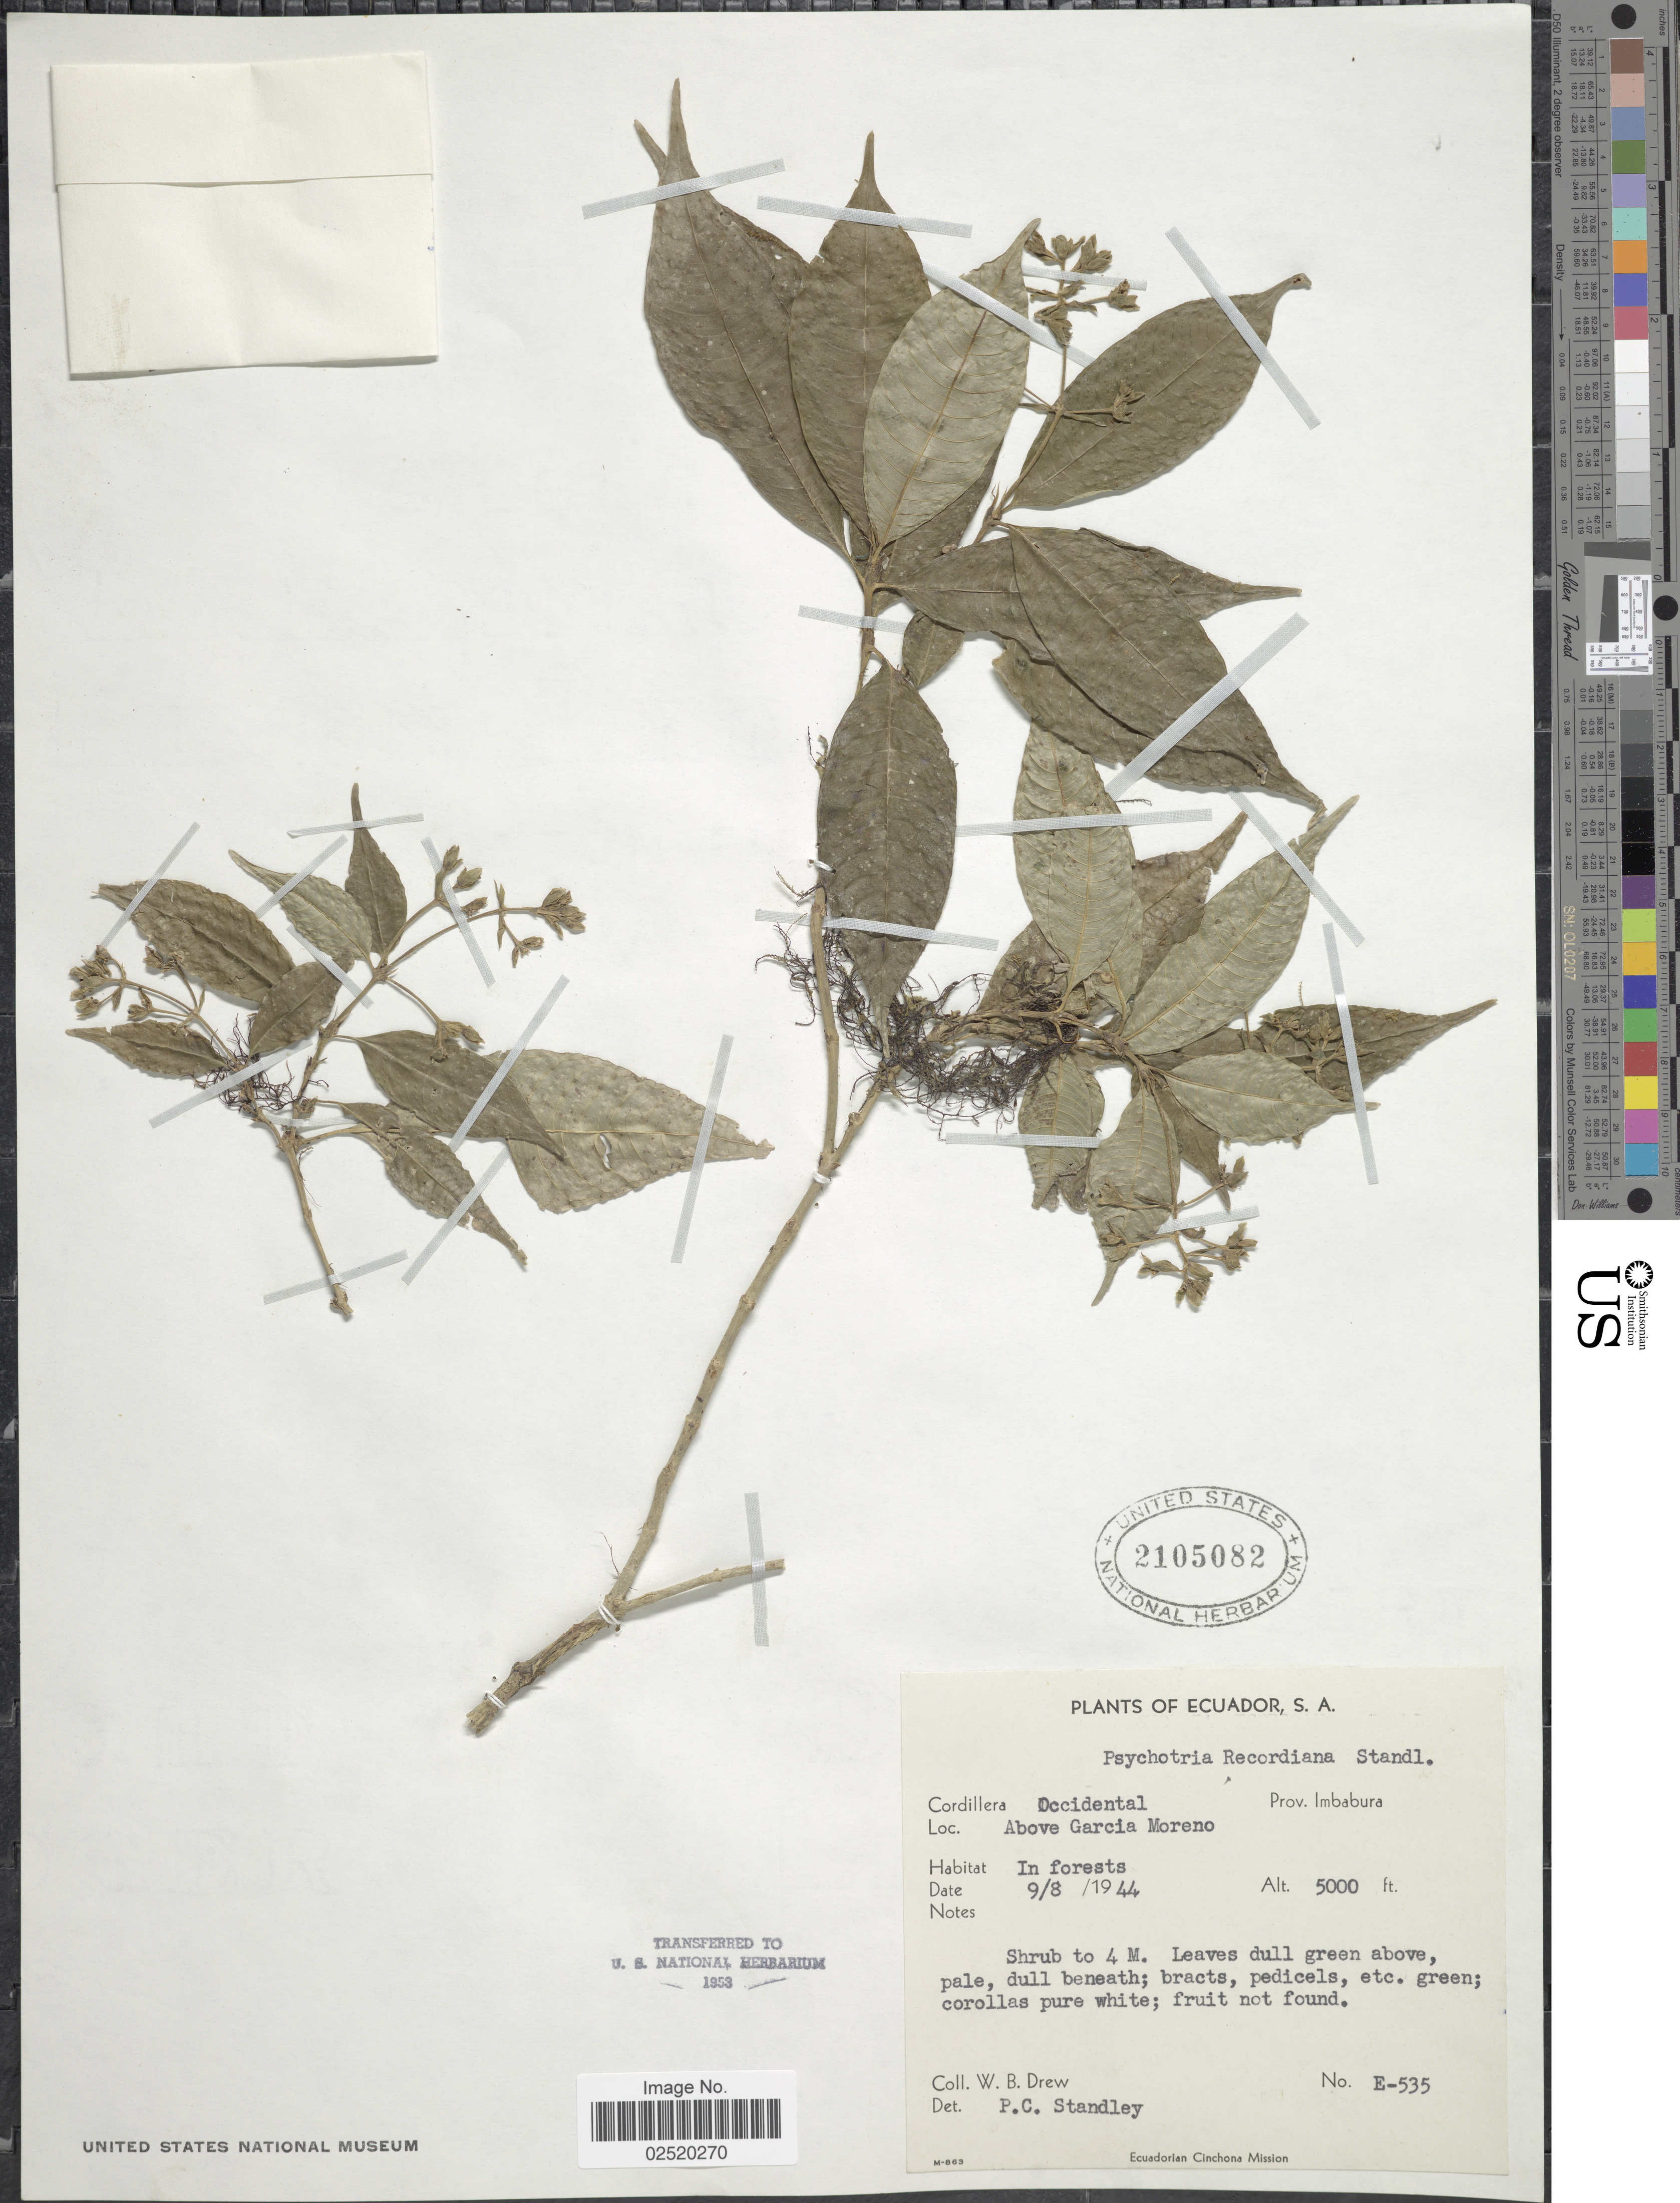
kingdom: Plantae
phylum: Tracheophyta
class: Magnoliopsida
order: Gentianales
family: Rubiaceae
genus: Psychotria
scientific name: Psychotria recordiana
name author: Standl.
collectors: W. B. Drew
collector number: E-535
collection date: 1944-08-09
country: Ecuador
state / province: Imbabura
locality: Cordiller Occidental, Prov. Imbabura, Above Garcia Moreno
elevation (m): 1524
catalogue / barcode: US 2105082